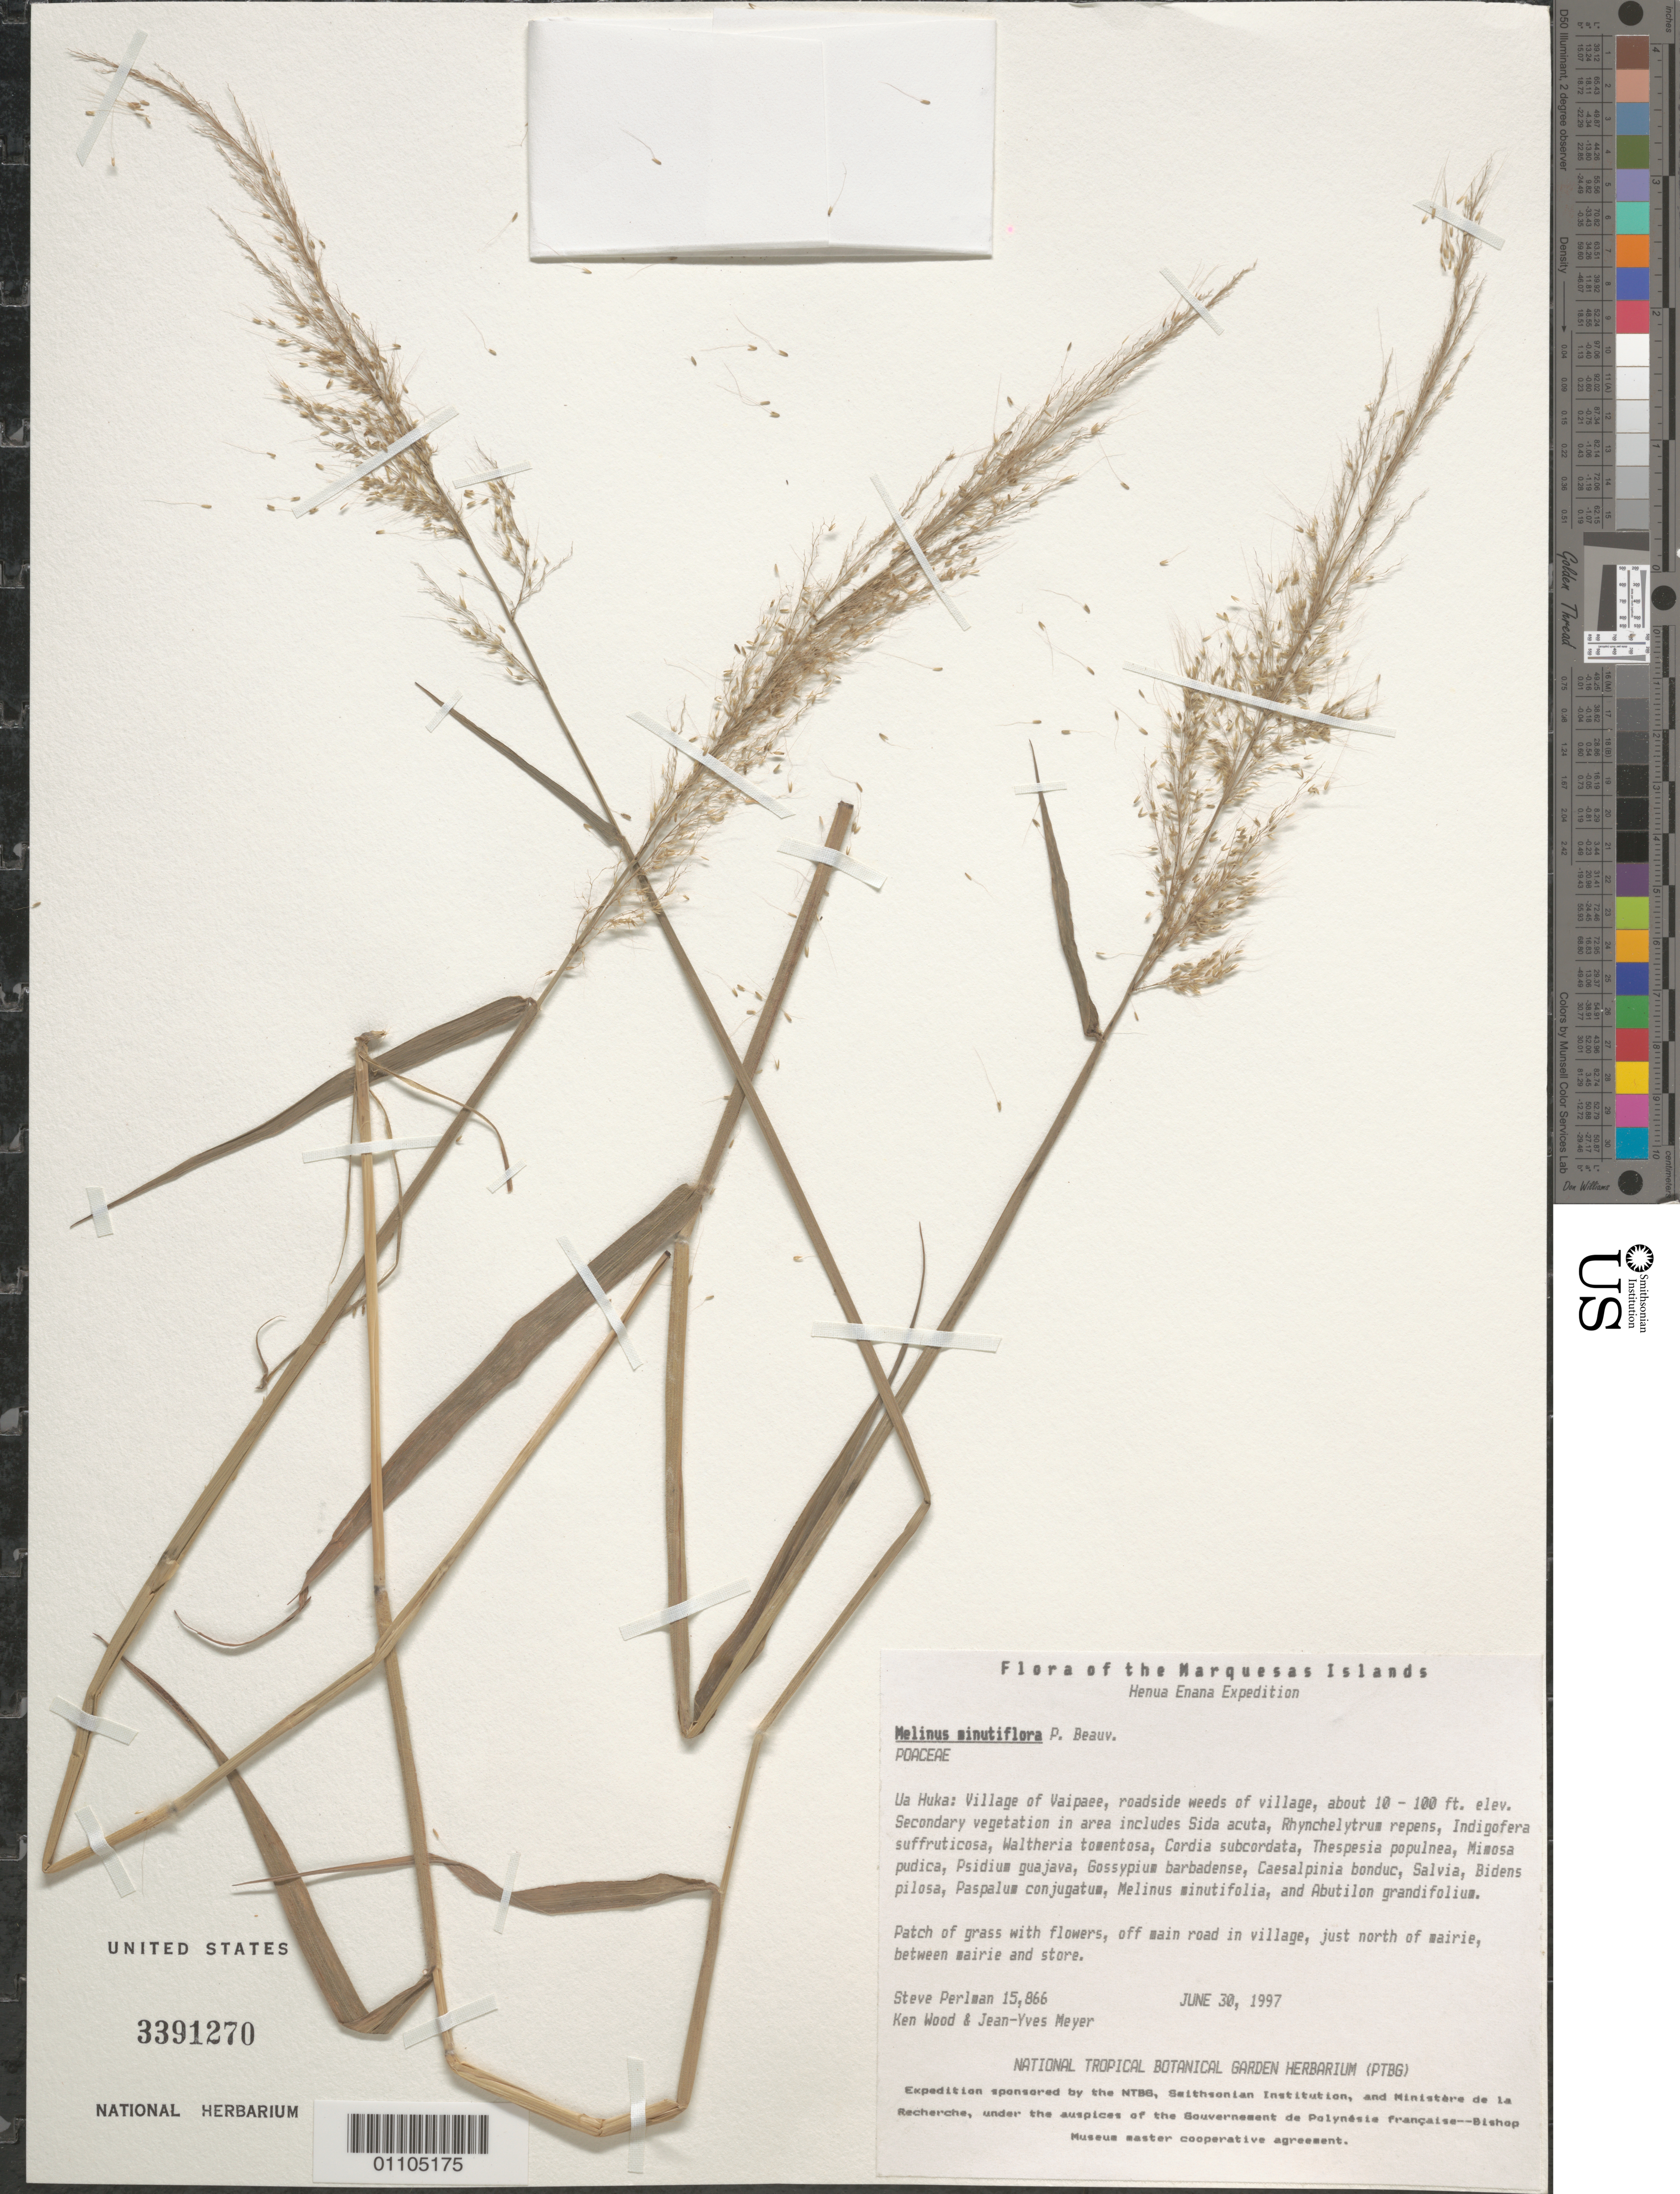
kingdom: Plantae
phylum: Tracheophyta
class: Liliopsida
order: Poales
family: Poaceae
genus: Melinis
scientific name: Melinis multiflora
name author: P. Beauv.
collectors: S. P. Perlman, K. R. Wood & J.-Y. Meyer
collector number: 15866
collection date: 1997-06-30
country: French Polynesia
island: Ua Huka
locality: Village of Vaipaee, off main road in village, just N of mairie, between mairie and store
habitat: Roadside weeds of village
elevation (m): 3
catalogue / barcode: US 3391270